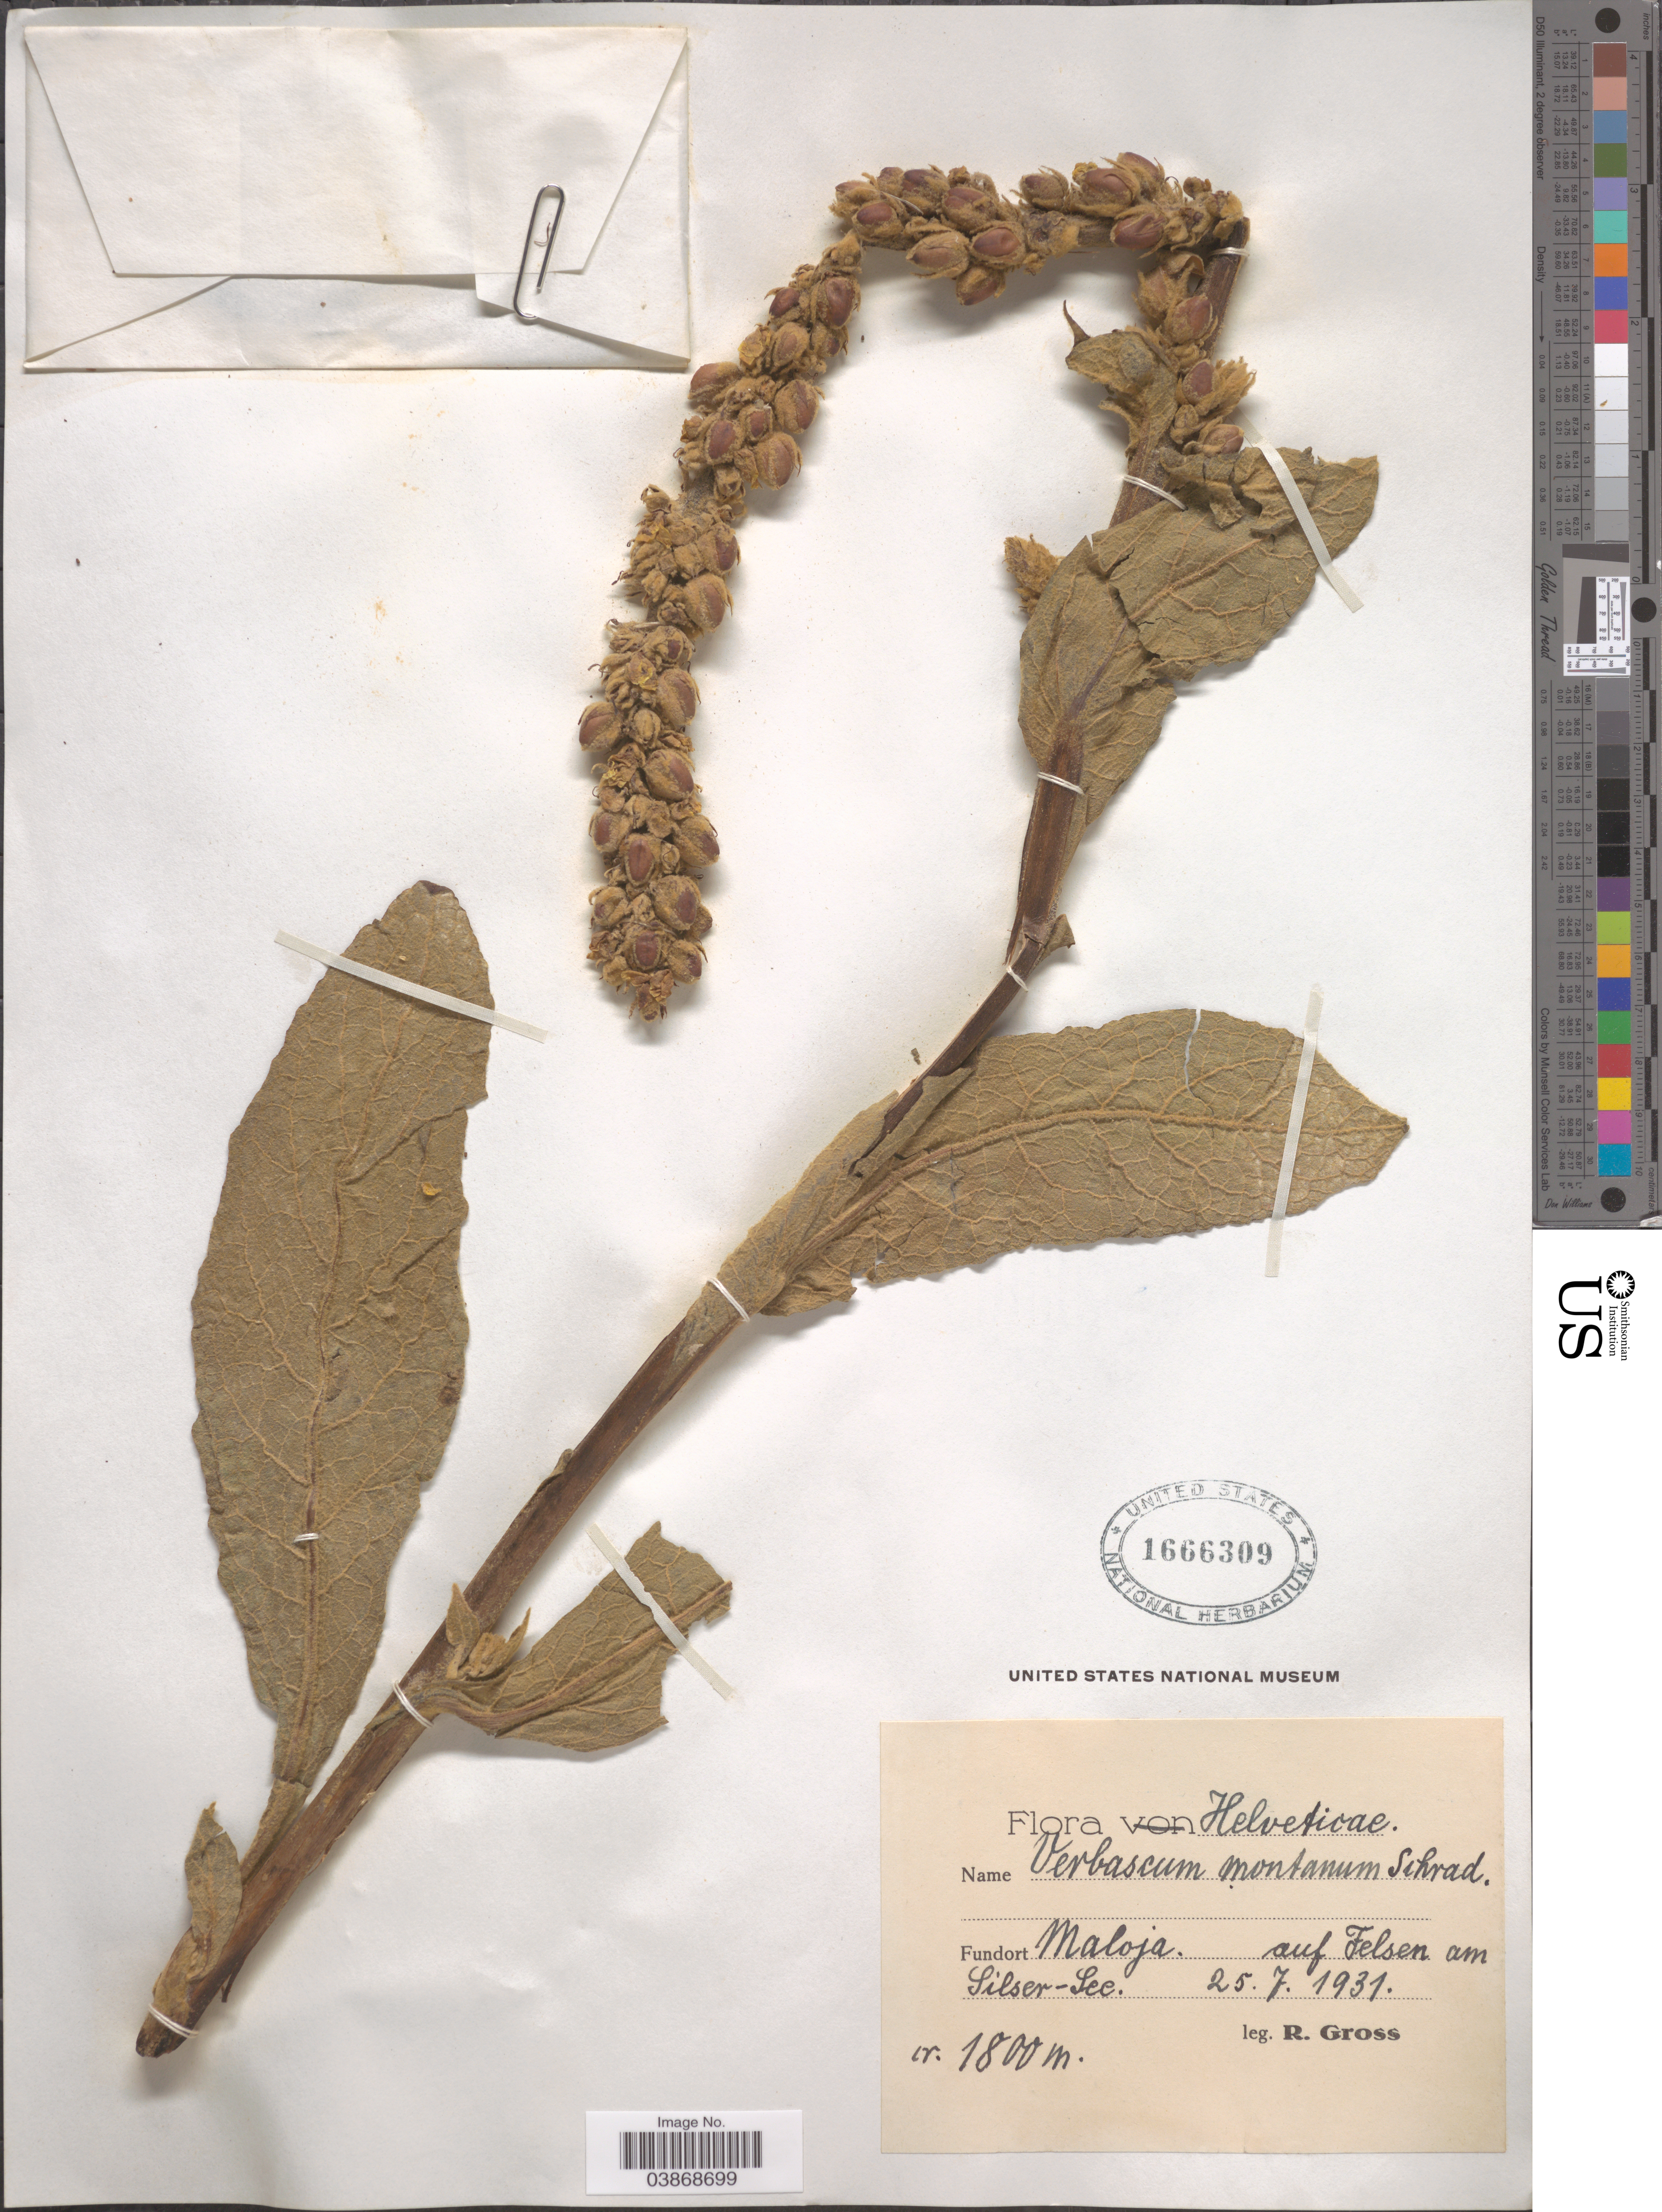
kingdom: Plantae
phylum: Tracheophyta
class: Magnoliopsida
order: Lamiales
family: Scrophulariaceae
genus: Verbascum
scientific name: Verbascum montanum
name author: Schrad.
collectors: R. Gross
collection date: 1931-07-25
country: Switzerland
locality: Helveticae. Maloja. Auf Felsen am Silser-Sec.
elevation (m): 1800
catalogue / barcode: US 1666309